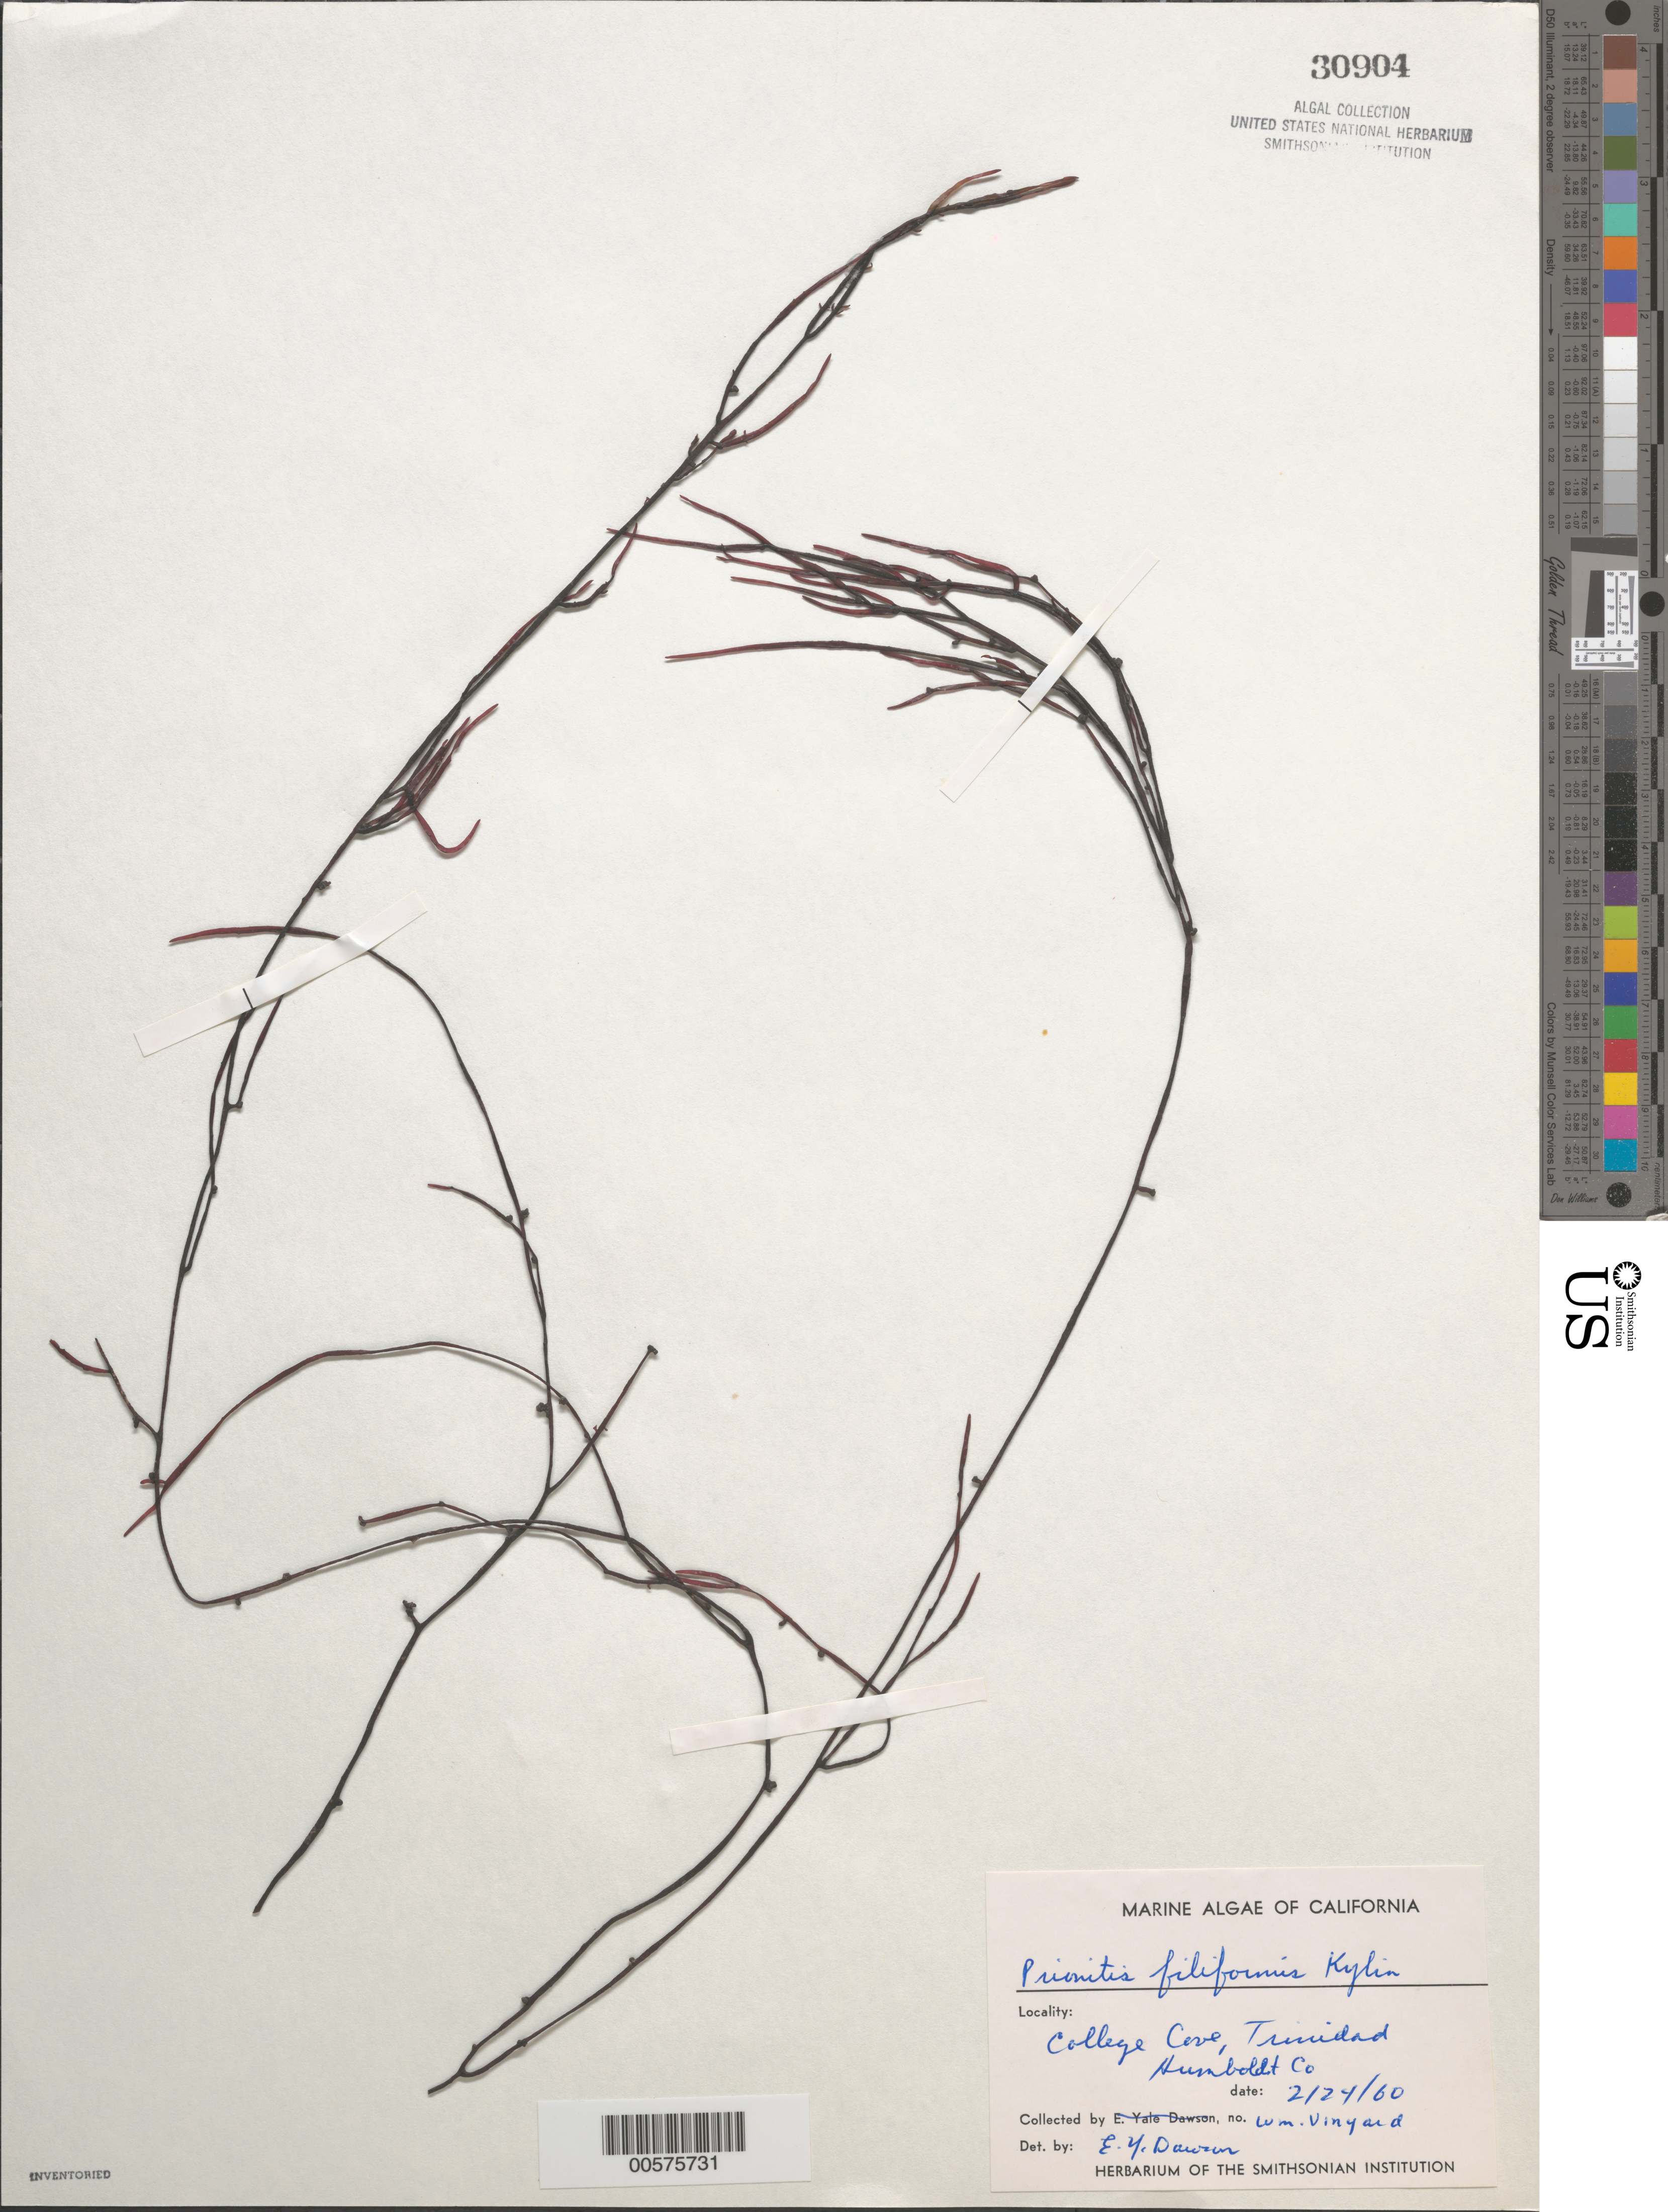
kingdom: Plantae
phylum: Rhodophyta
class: Florideophyceae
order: Halymeniales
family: Halymeniaceae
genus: Prionitis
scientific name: Prionitis filiformis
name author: Kylin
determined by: Dawson, E. Y.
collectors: W. Vineyard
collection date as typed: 24 Feb 1960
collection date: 1960-02-24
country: United States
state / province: California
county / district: Humboldt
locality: College Cove, Trinidad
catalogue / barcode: US 30904